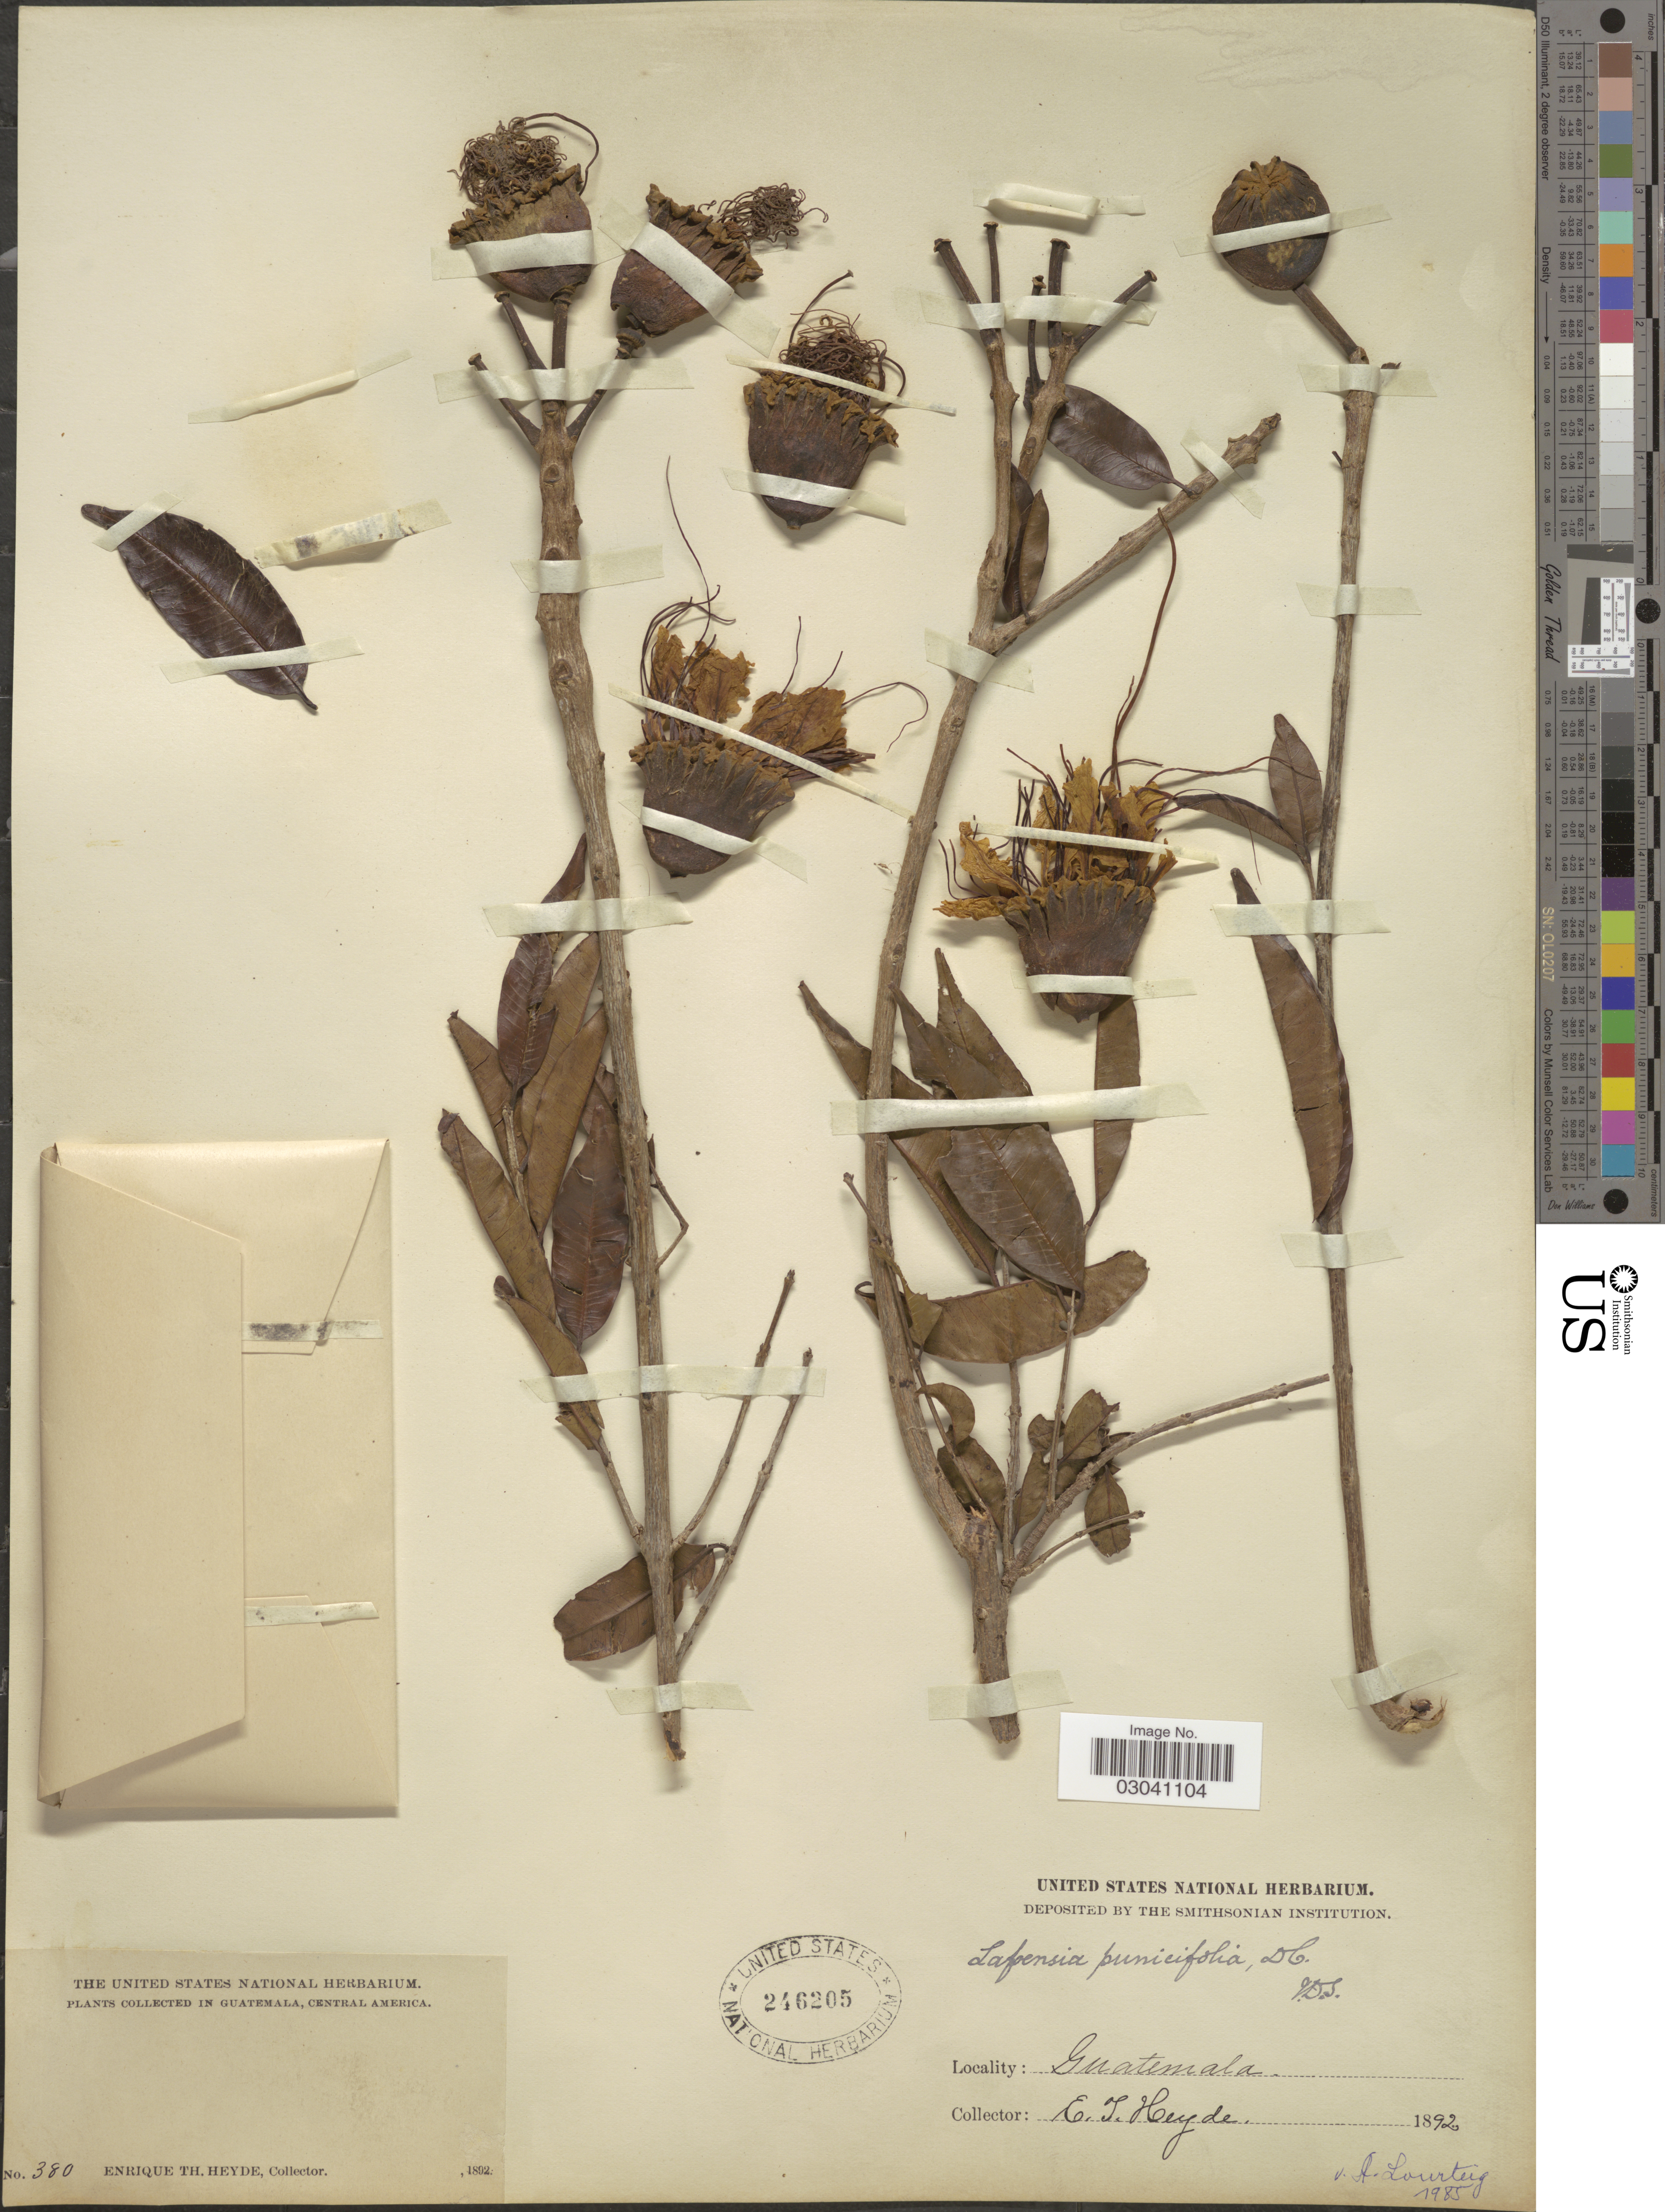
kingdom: Plantae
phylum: Tracheophyta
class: Magnoliopsida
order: Myrtales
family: Lythraceae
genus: Lafoensia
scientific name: Lafoensia punicifolia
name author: DC.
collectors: E. T. Heyde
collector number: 380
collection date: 1892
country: Guatemala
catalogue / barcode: US 246205